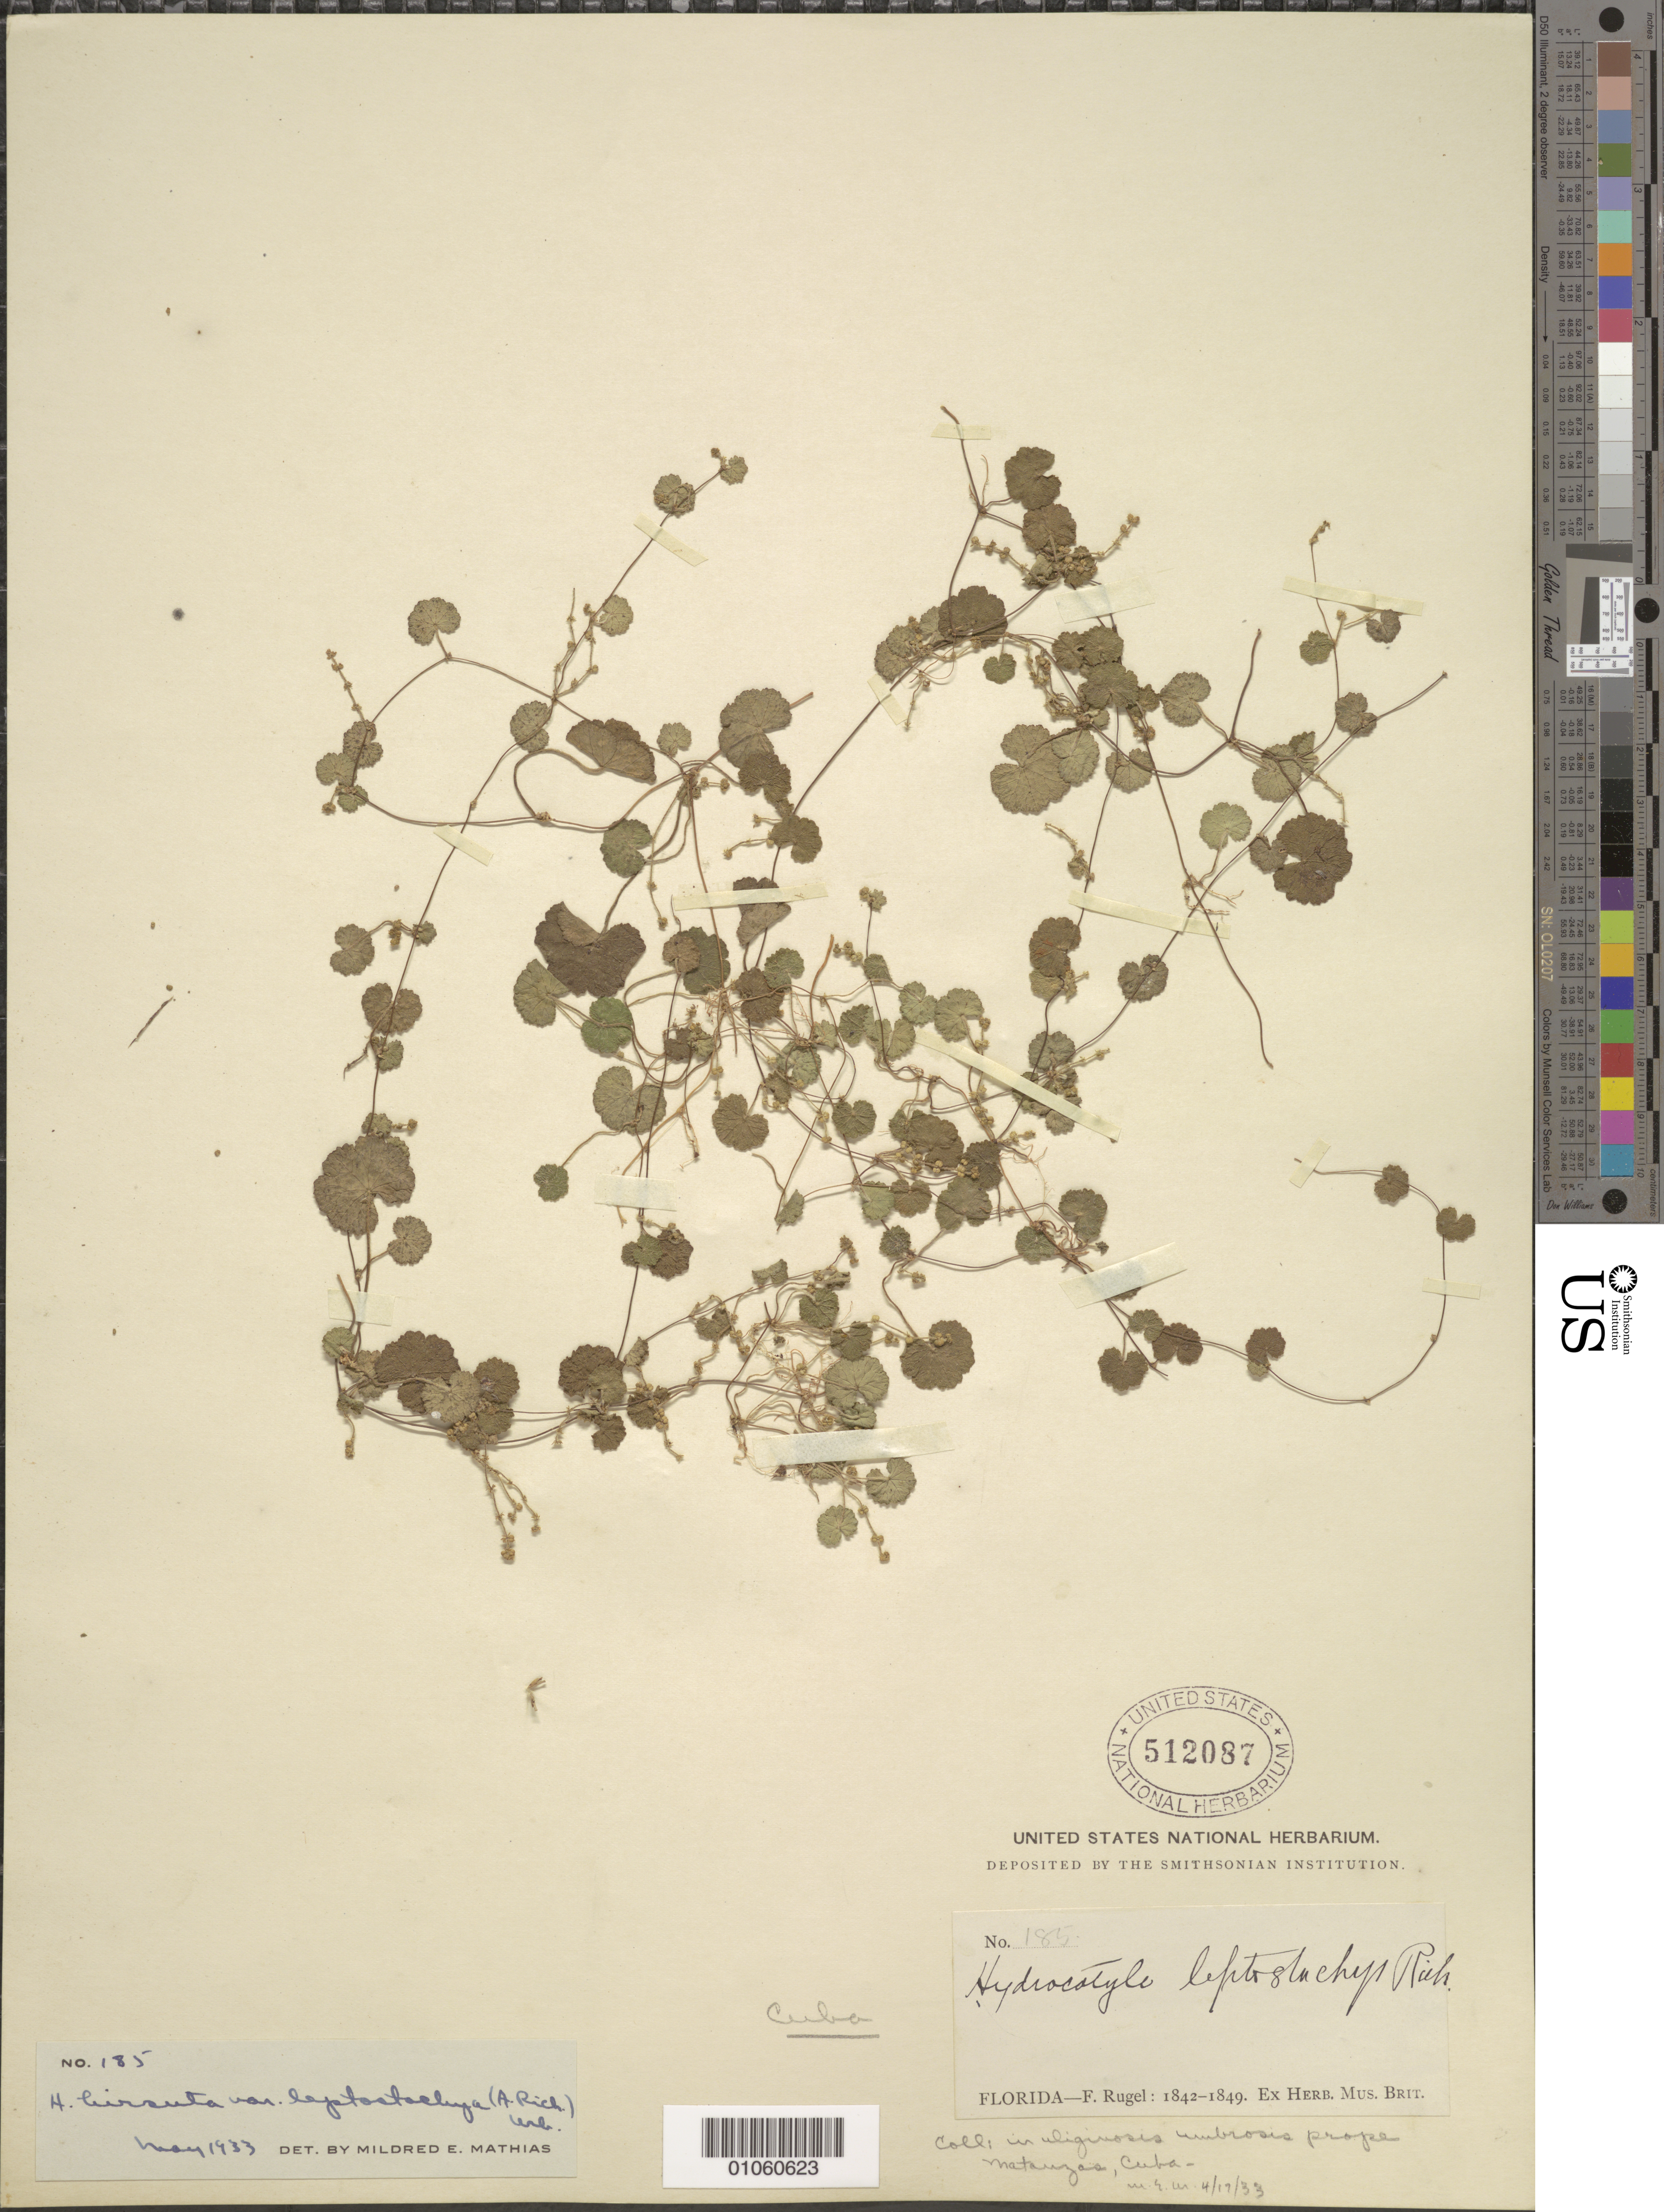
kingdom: Plantae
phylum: Tracheophyta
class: Magnoliopsida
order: Apiales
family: Araliaceae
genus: Hydrocotyle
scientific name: Hydrocotyle hirsuta var. leptostachya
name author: (A. Rich.) Urb.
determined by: Mathias, M. E.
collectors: F. Rugel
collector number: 185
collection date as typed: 1842 to -- --- 1849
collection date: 1842/1849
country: Cuba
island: Cuba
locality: Matanzas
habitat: In uliginosis umbrosis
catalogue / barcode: US 512087